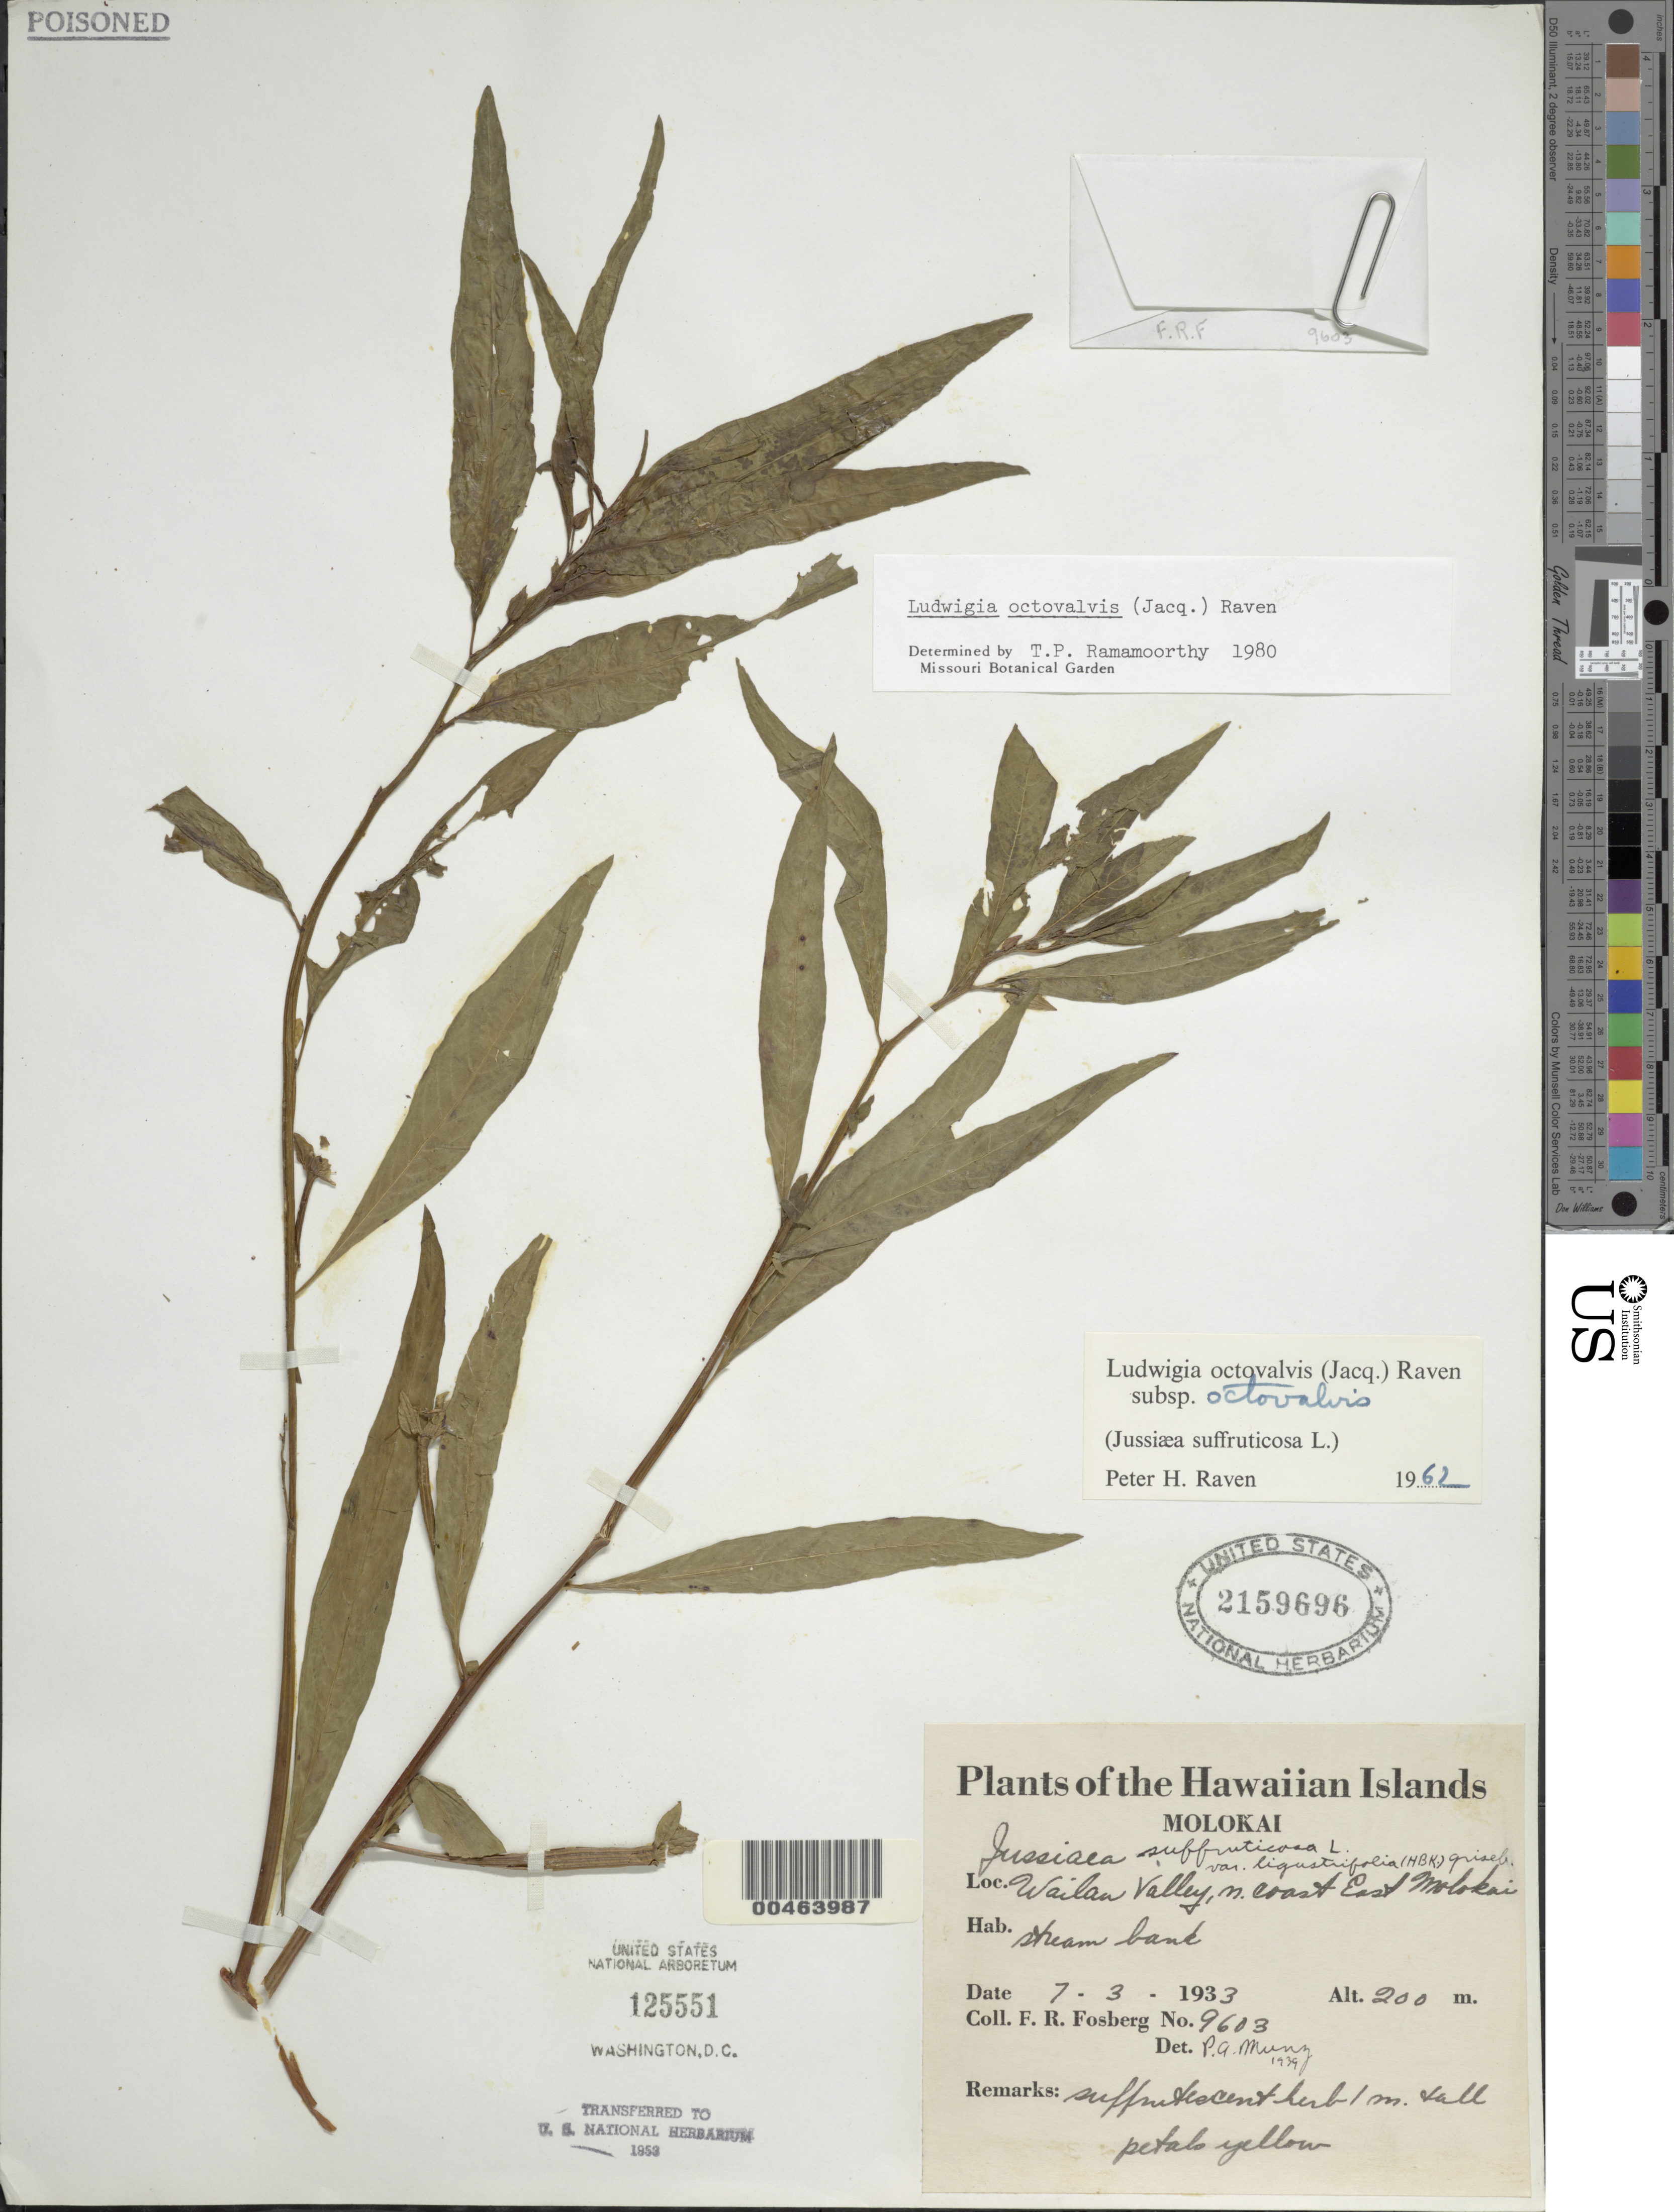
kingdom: Plantae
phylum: Tracheophyta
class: Magnoliopsida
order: Myrtales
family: Onagraceae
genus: Ludwigia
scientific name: Ludwigia octovalvis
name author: (Jacq.) P.H. Raven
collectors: F. R. Fosberg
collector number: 9603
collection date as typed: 7 Mar 1933 or 3 Jul 1933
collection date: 1933-03-07 or 1933-07-03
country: United States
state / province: Hawaii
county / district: Maui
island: Moloka'i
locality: Wailau Valley, north coast East Molokai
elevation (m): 200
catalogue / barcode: US 2159696